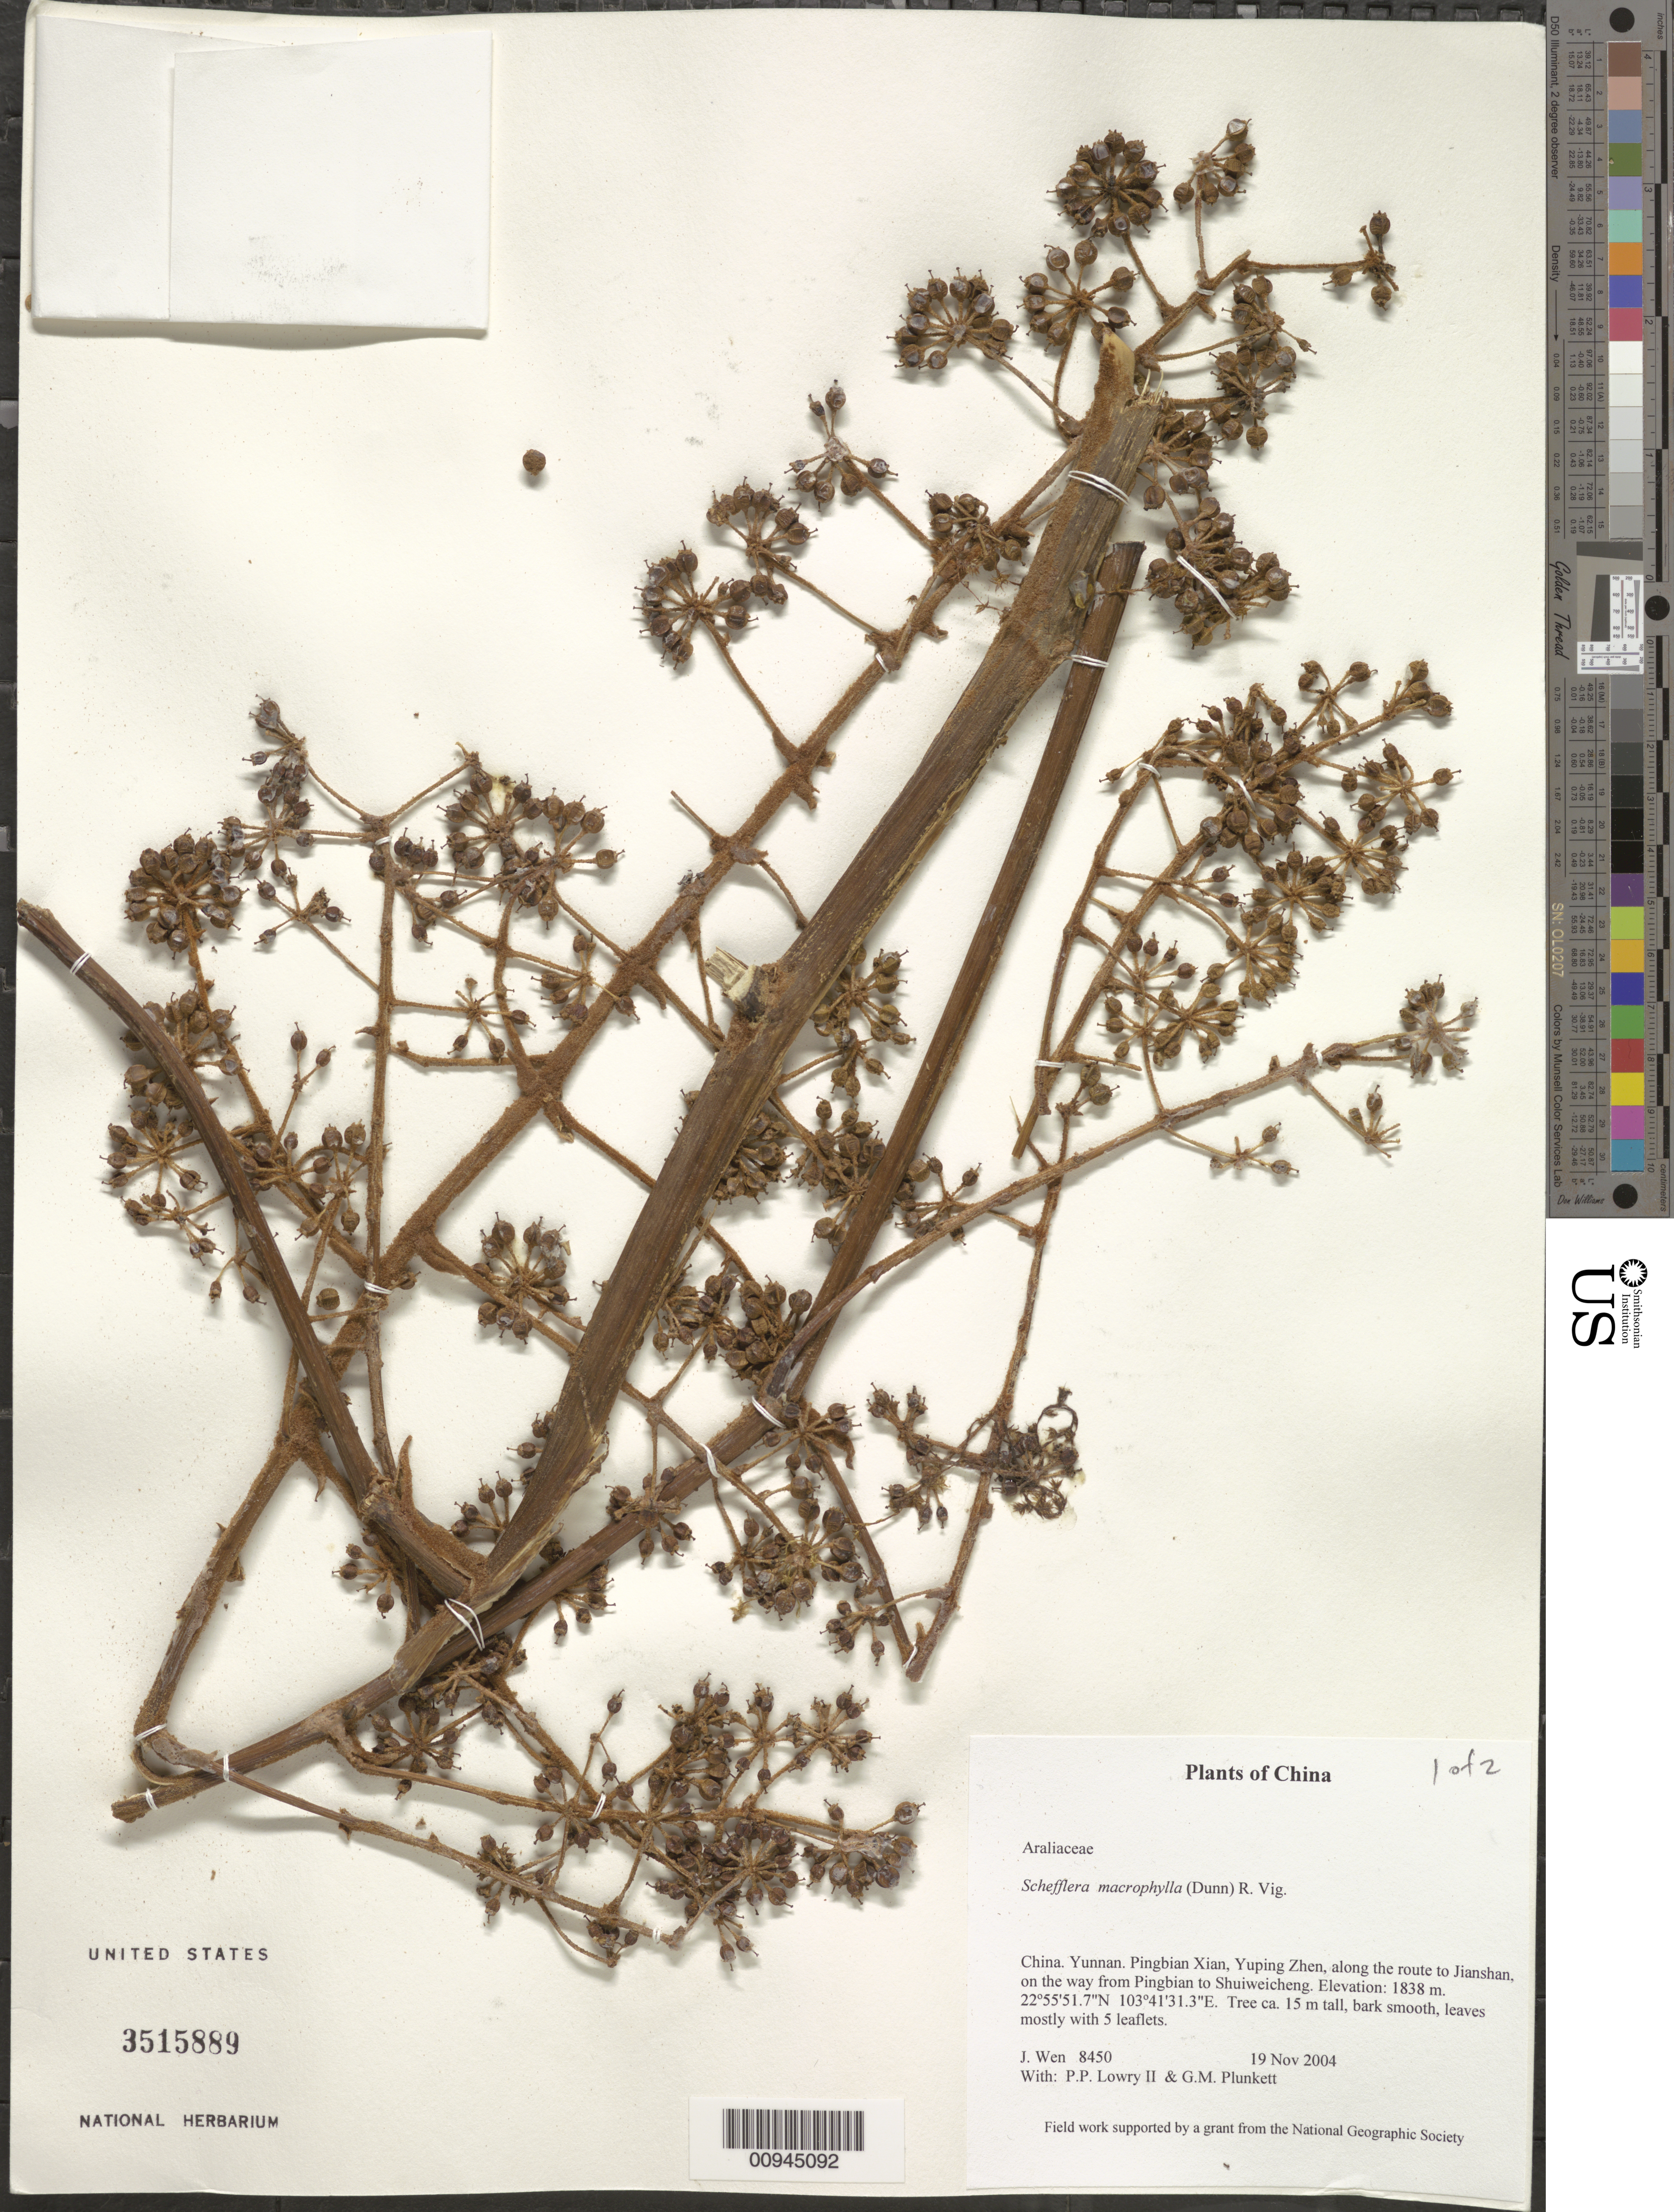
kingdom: Plantae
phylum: Tracheophyta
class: Magnoliopsida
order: Apiales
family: Araliaceae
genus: Schefflera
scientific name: Schefflera macrophylla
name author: R. Vig.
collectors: J. Wen, P. P. Lowry & G. M. Plunkett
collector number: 8450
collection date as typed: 19 Nov 2004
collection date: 2004-11-19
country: China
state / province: Yunnan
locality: Pingbian Xian, Yuping Zhen, along the route to Jianshan, on the way from Pingbian to Shuiweicheng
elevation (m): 1838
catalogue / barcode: US 3515889